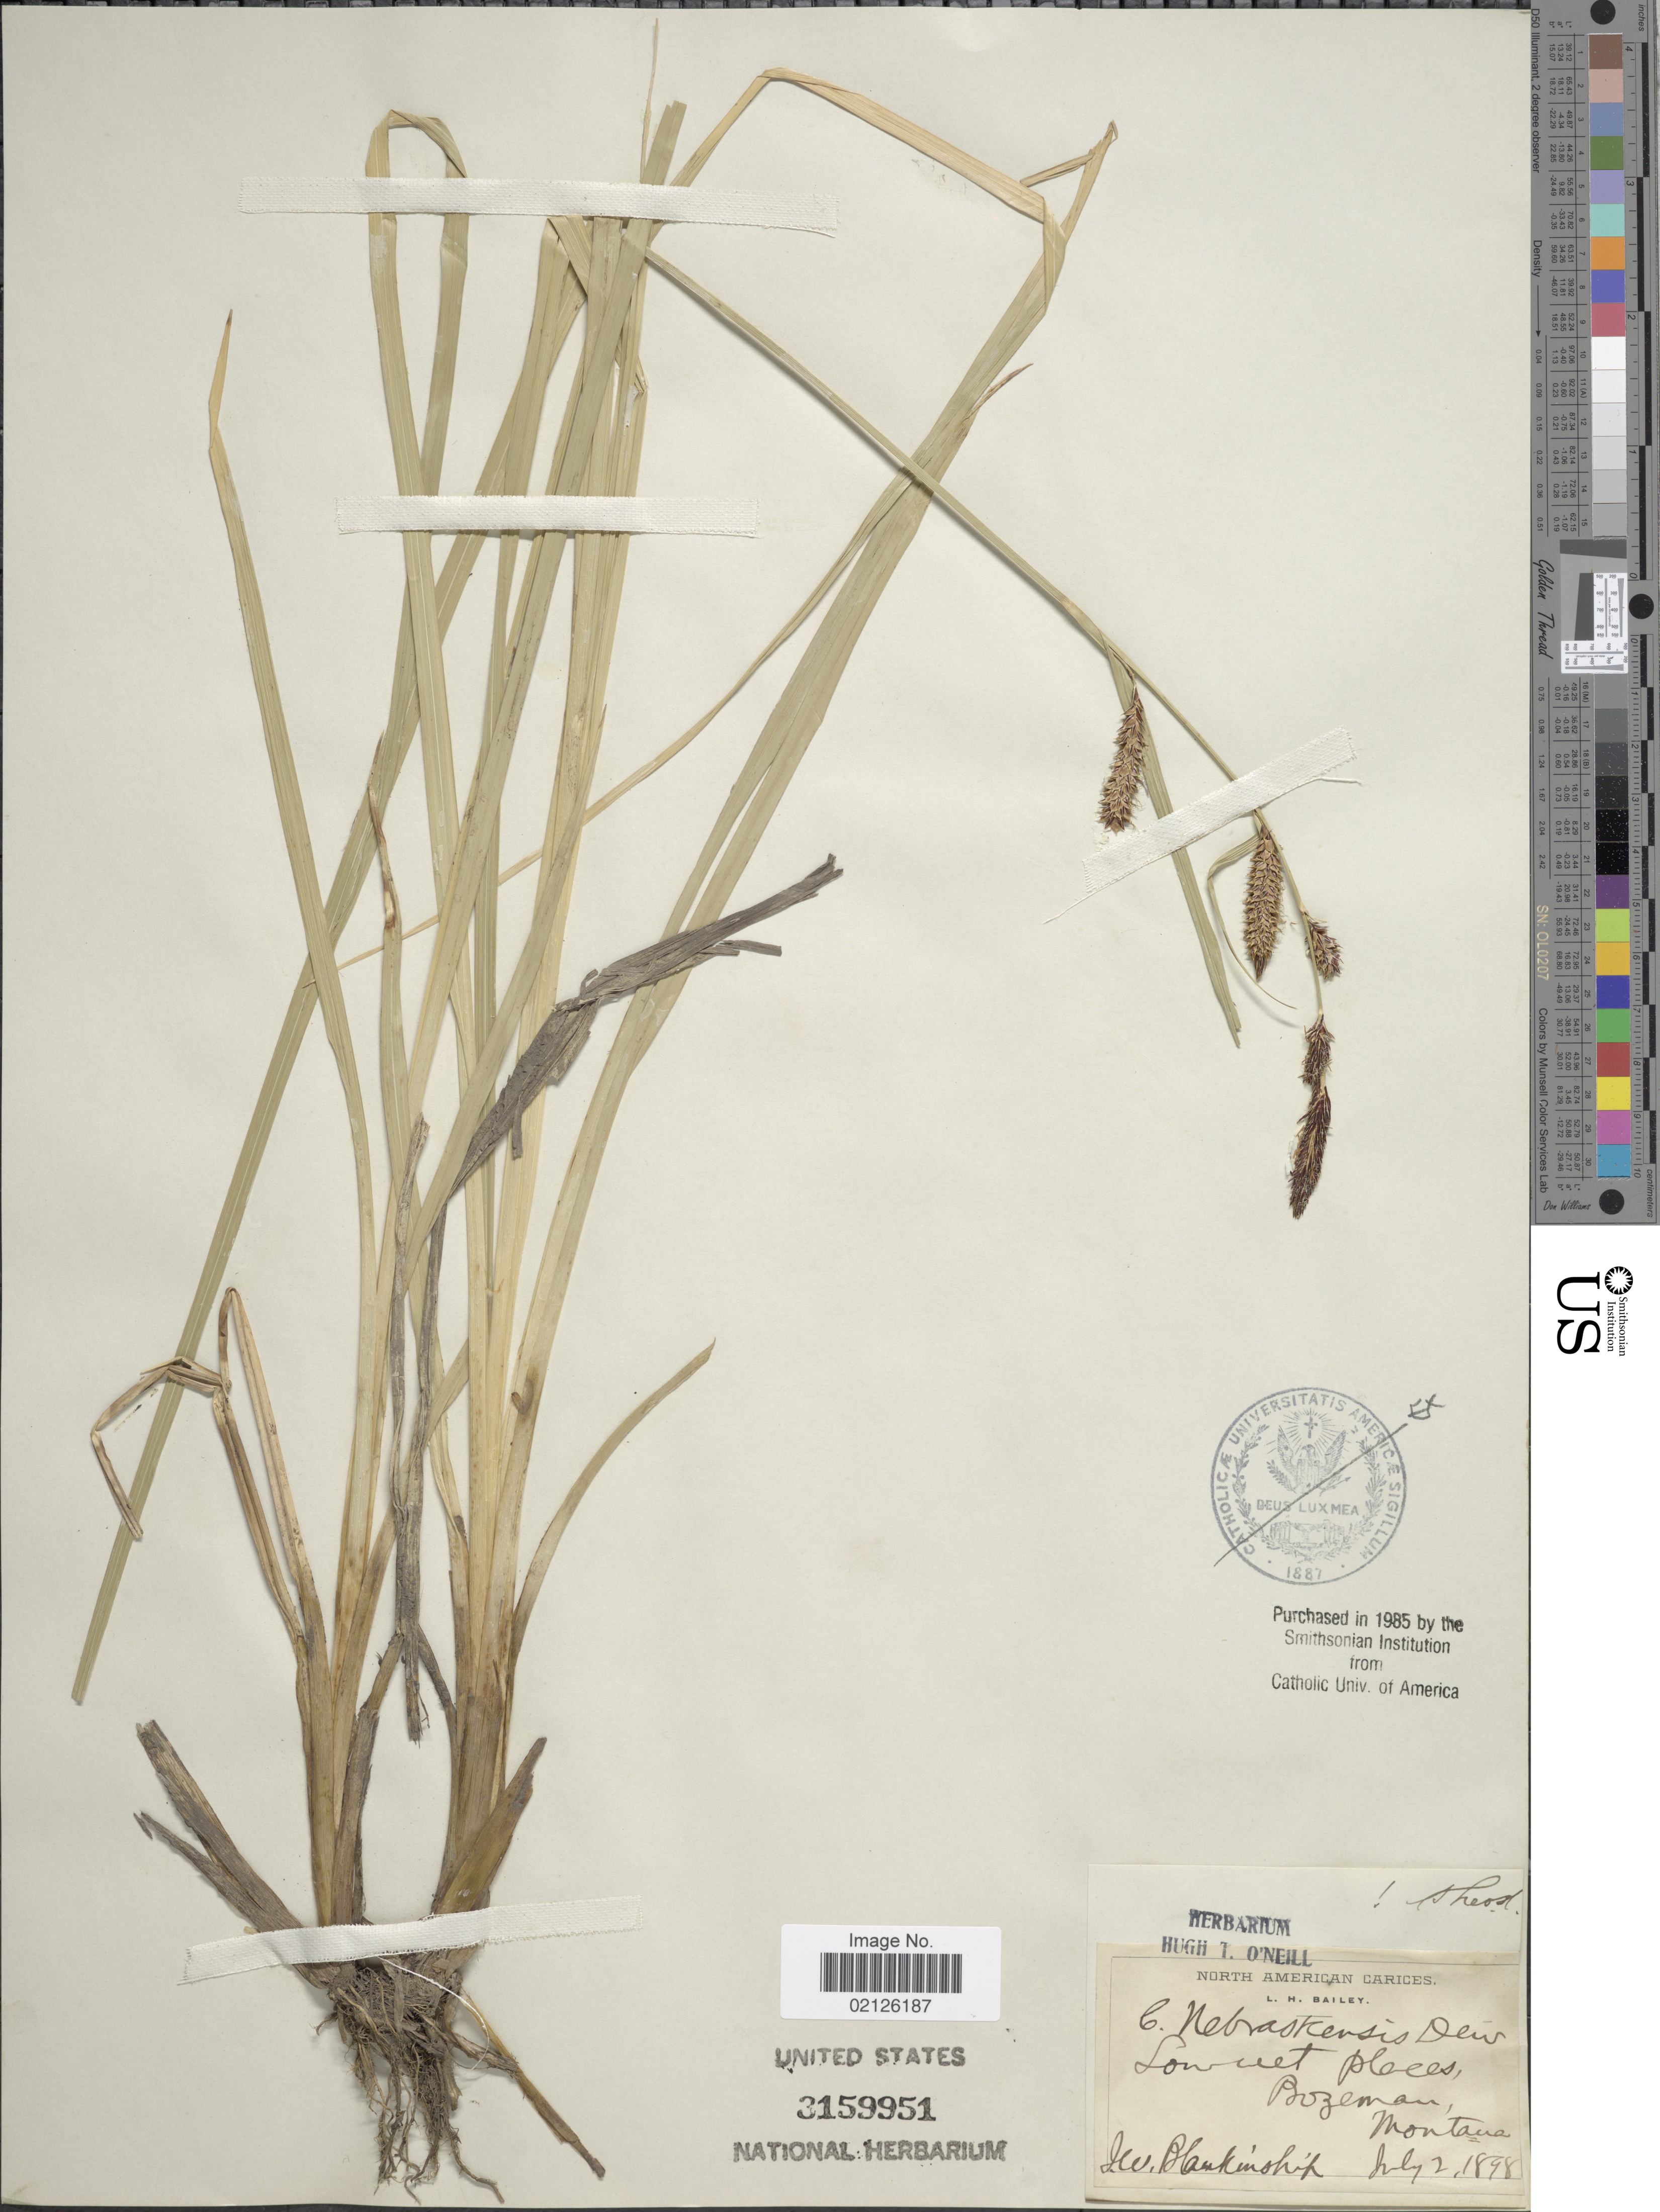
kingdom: Plantae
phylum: Tracheophyta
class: Liliopsida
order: Poales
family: Cyperaceae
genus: Carex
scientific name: Carex nebrascensis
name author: Dewey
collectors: J. W. Blankinship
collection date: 1898-07-02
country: United States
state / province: Montana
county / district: Gallatin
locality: Bozeman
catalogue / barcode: US 3159951